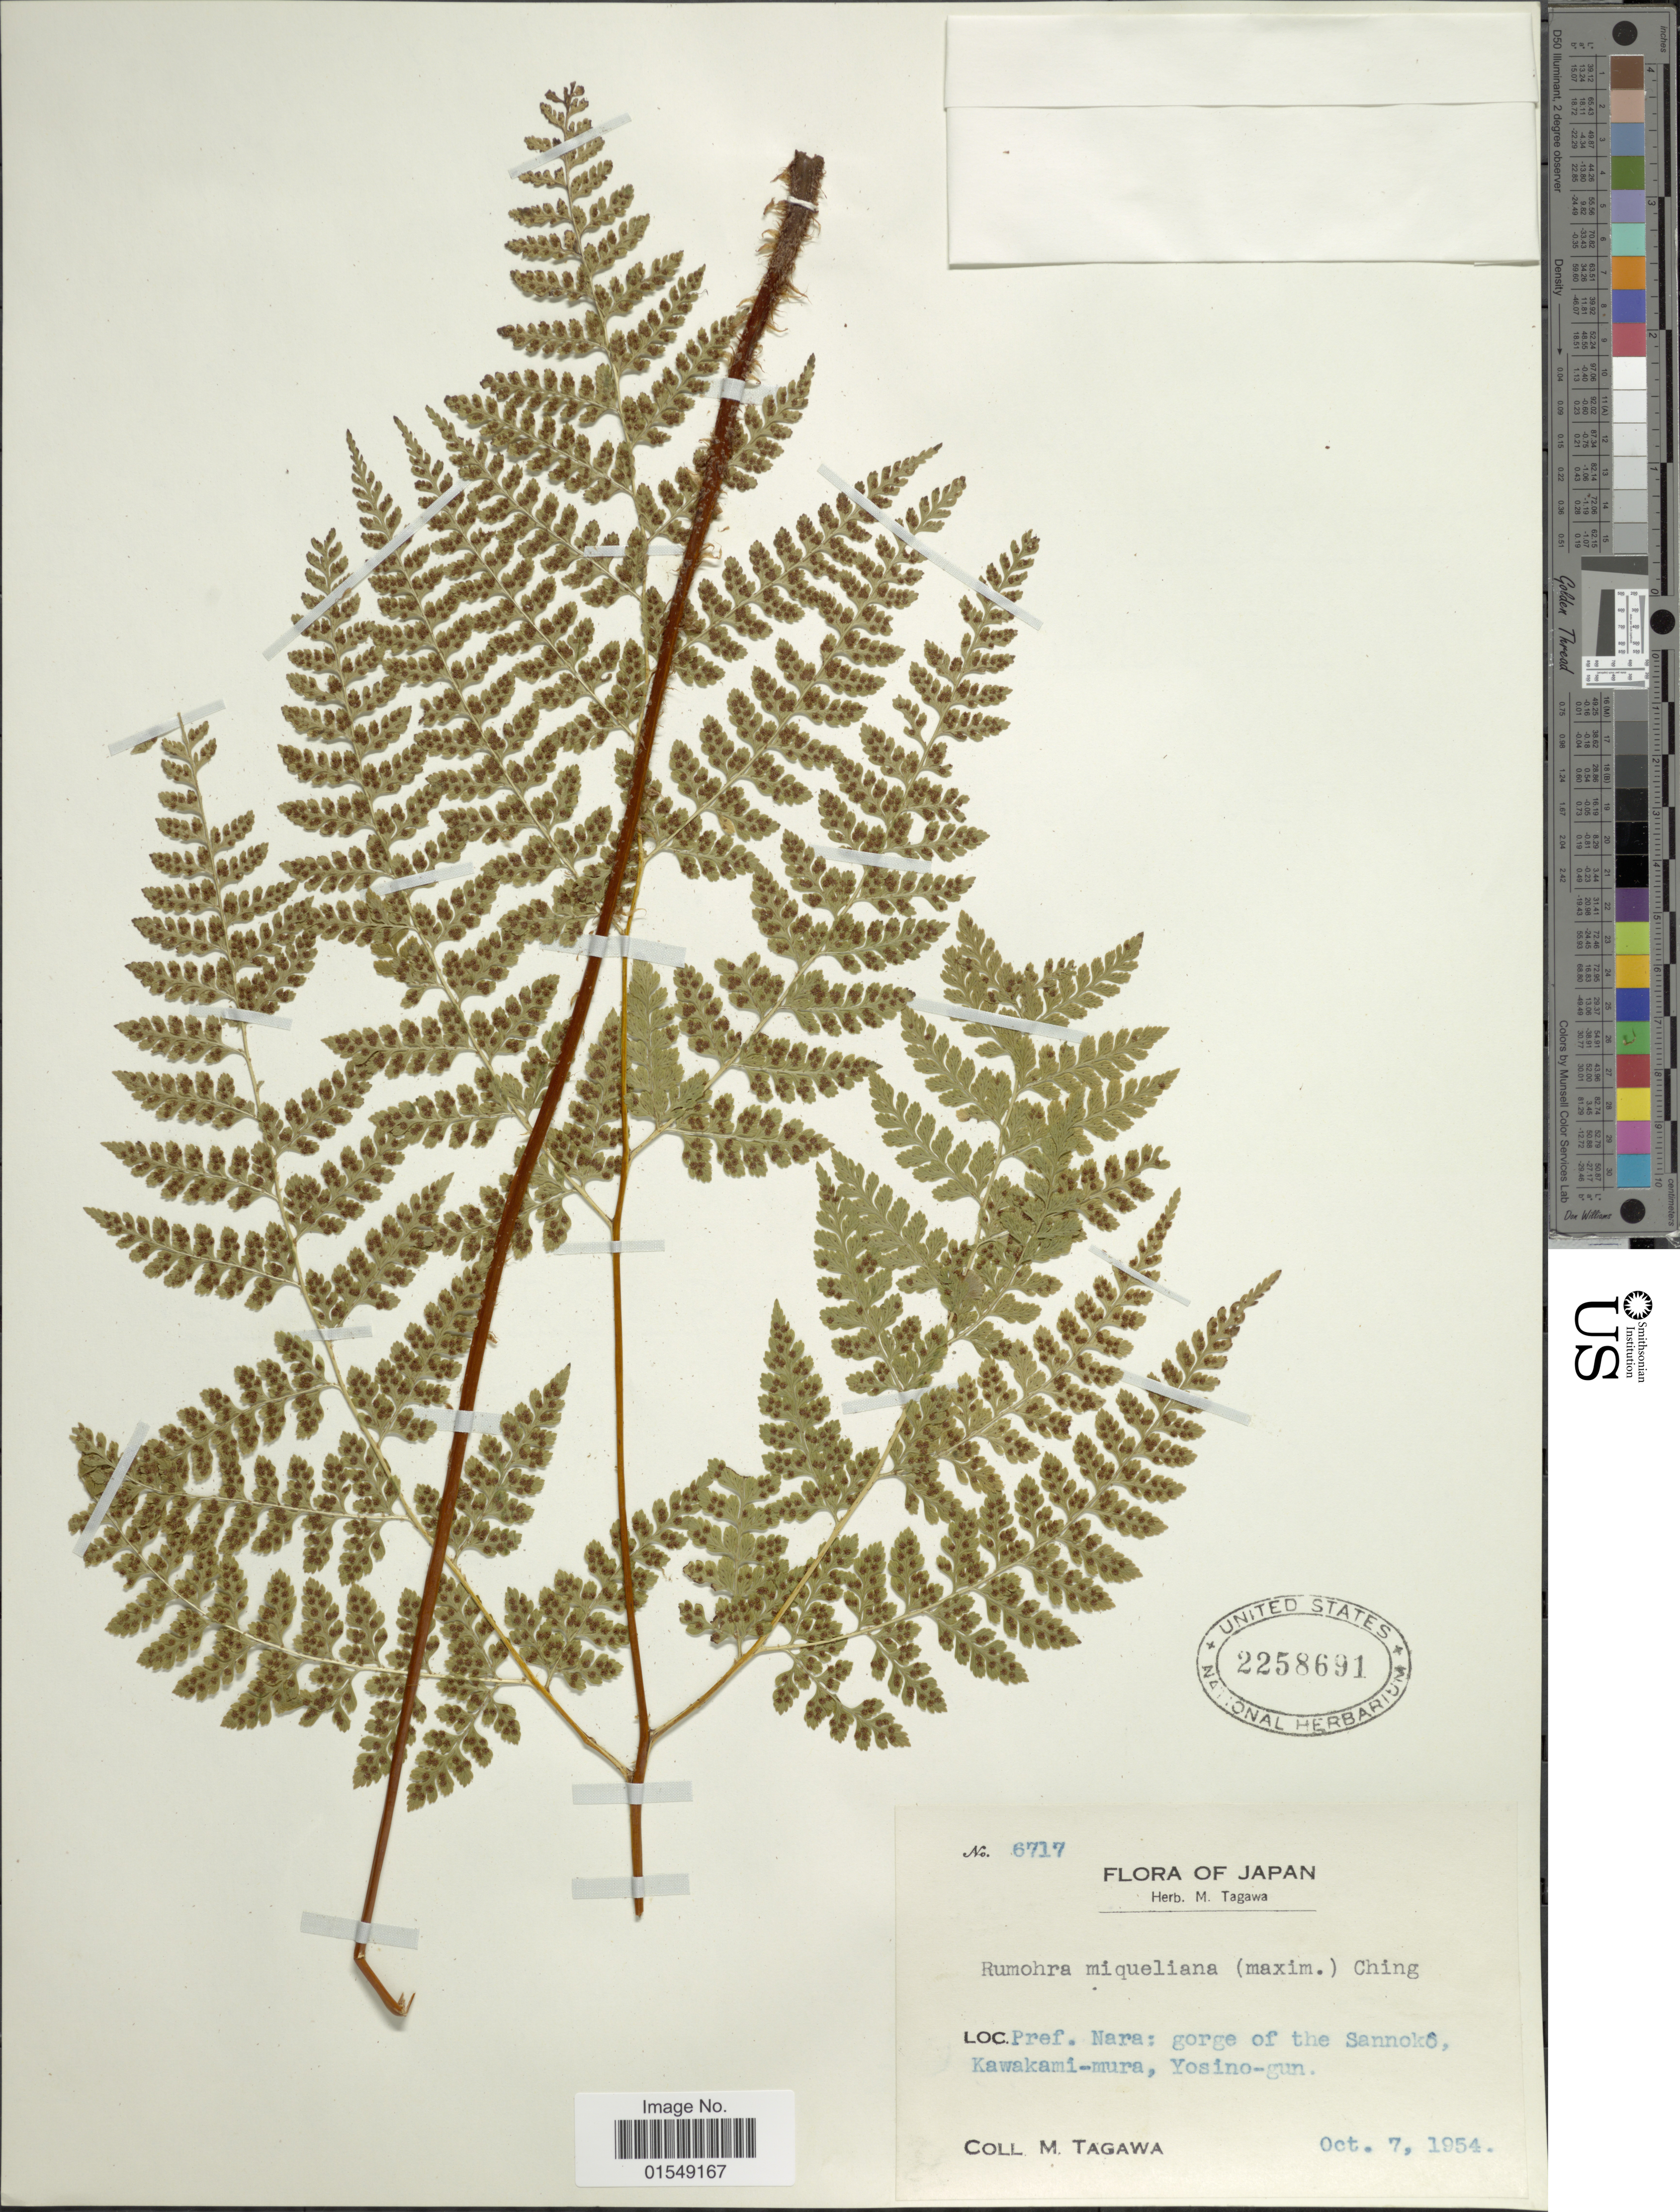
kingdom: Plantae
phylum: Tracheophyta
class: Polypodiopsida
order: Polypodiales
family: Dryopteridaceae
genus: Arachniodes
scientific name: Arachniodes miqueliana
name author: (Maxim. ex Franch. & Sav.) Ohwi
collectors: M. Tagawa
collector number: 6717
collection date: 1954-10-07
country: Japan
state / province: Nara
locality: gorge of the Sannokô, Kawakami-mura, Yosino-gun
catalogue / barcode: US 2258691